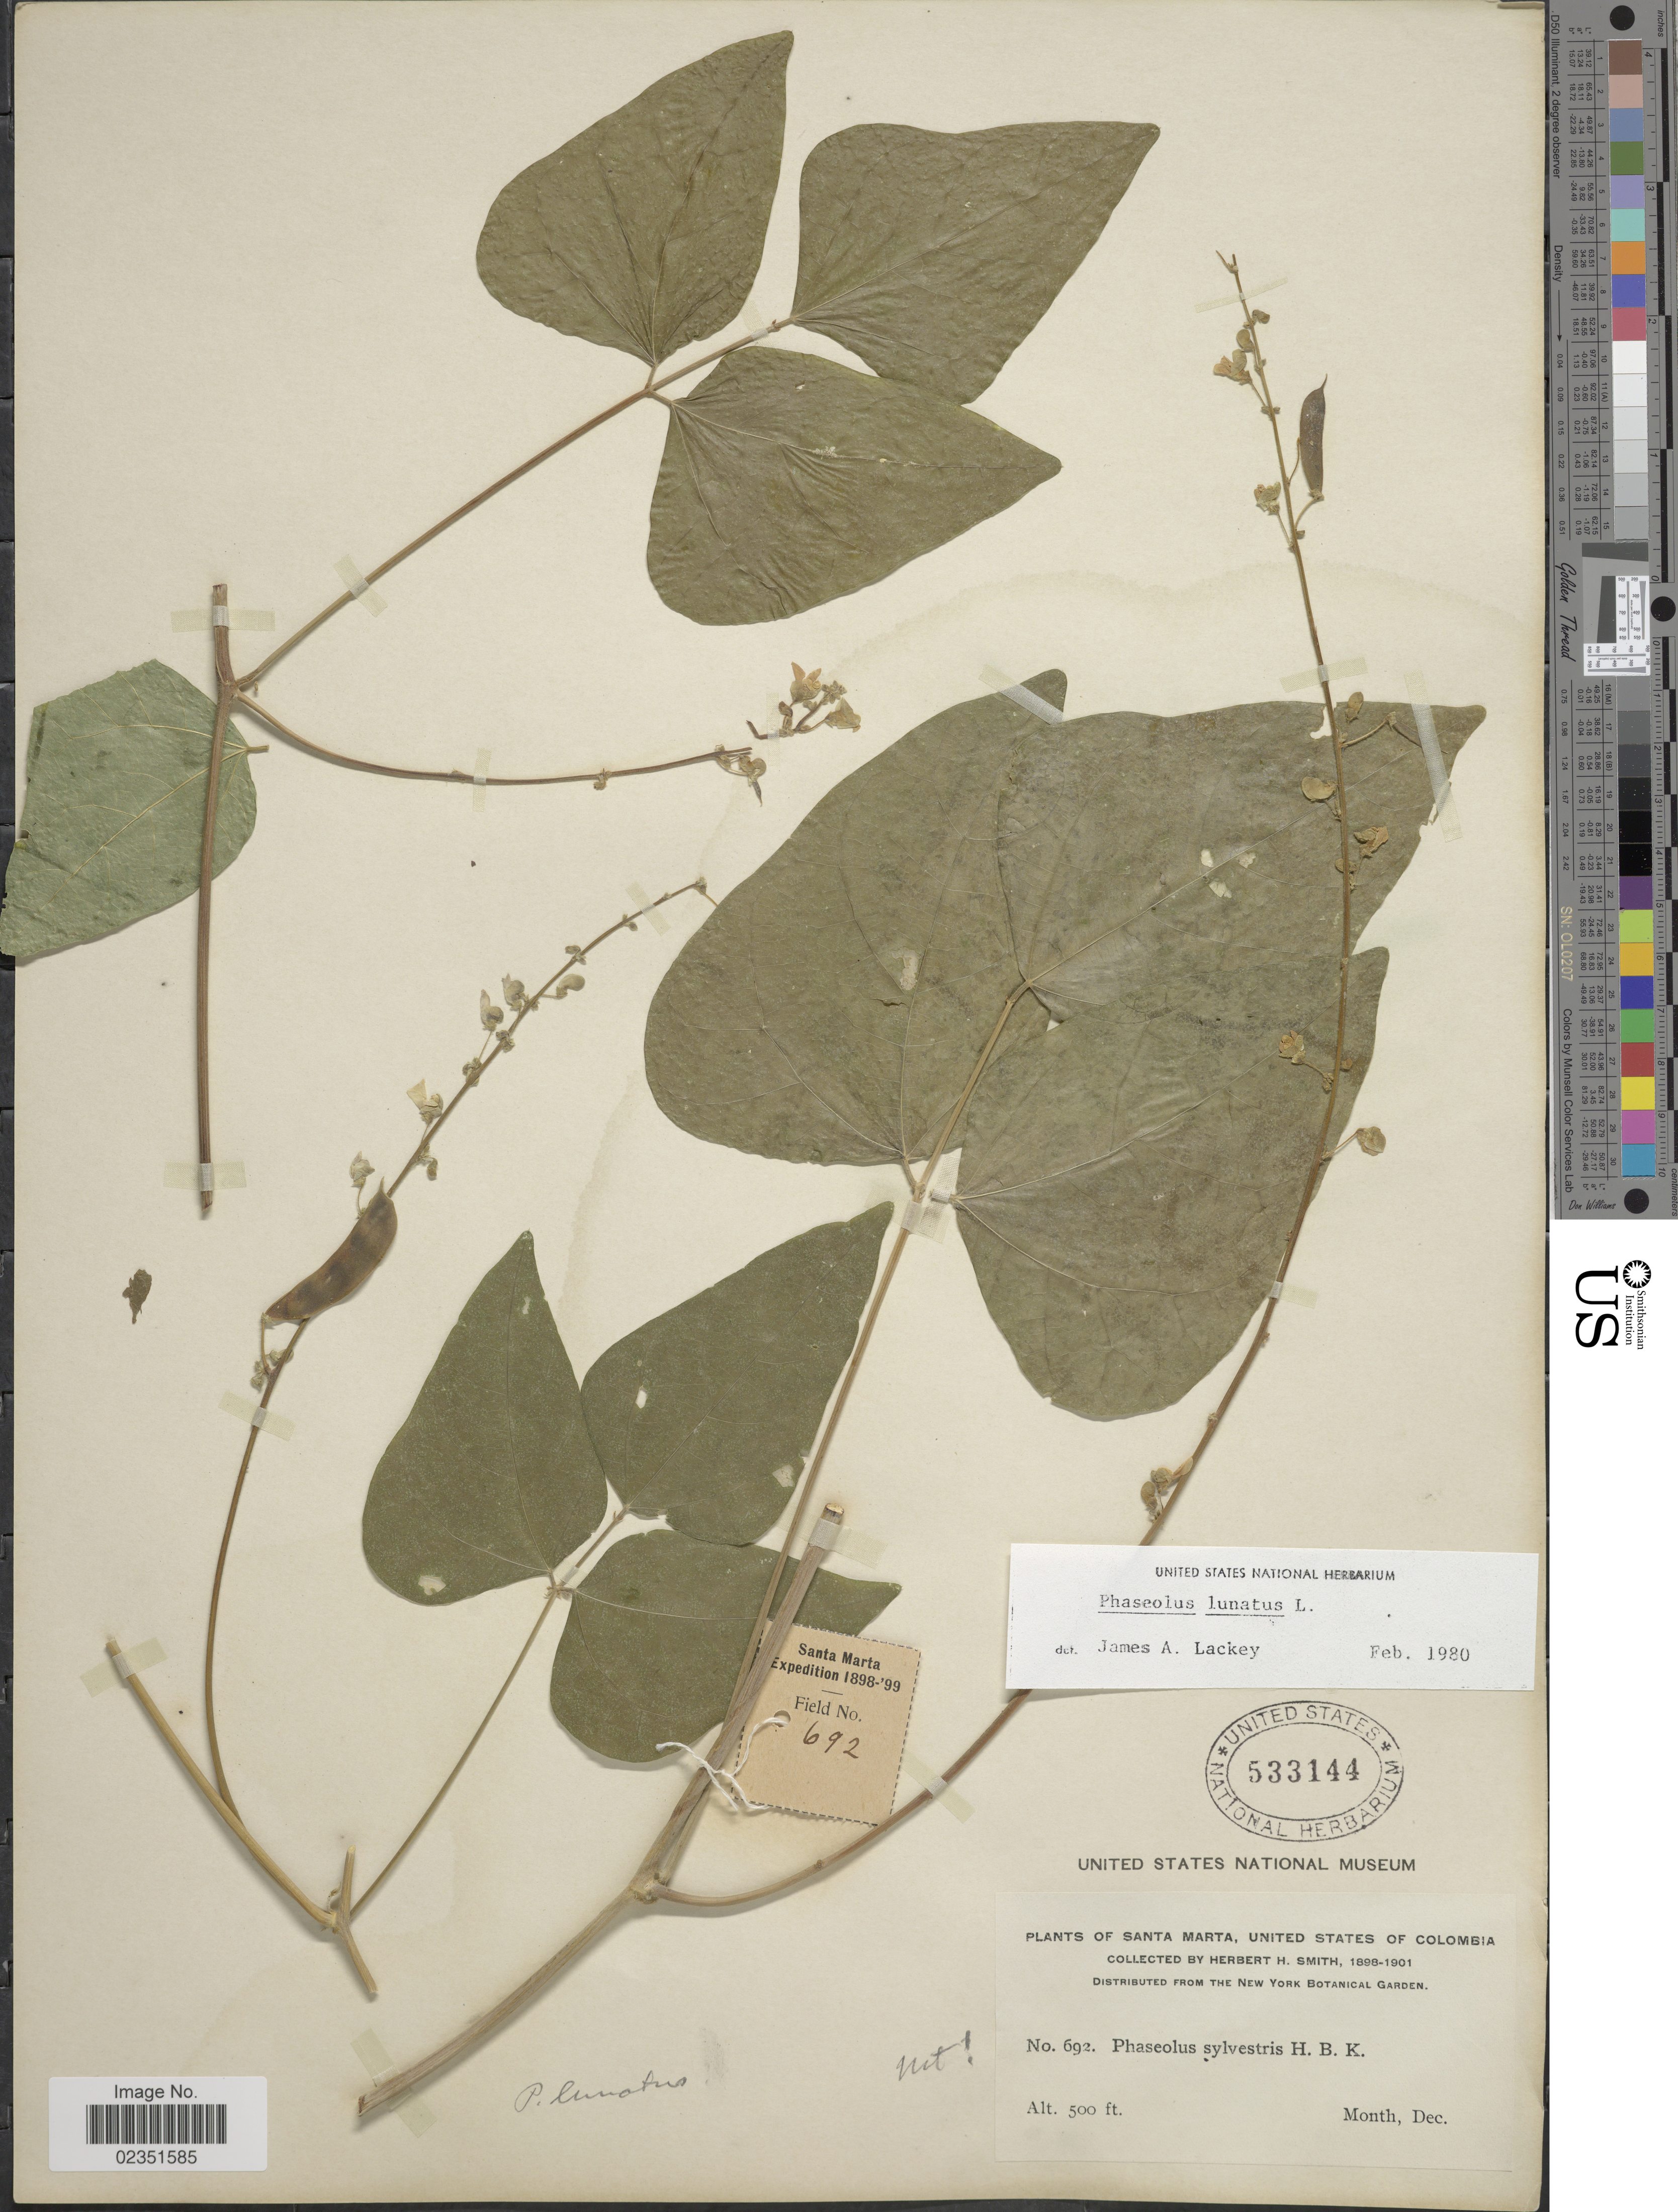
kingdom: Plantae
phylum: Tracheophyta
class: Magnoliopsida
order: Fabales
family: Fabaceae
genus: Phaseolus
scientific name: Phaseolus lunatus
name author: L.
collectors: Herbert H. Smith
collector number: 692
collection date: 1898-12/1901-12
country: Colombia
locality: Santa Marta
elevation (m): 152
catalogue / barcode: US 533144